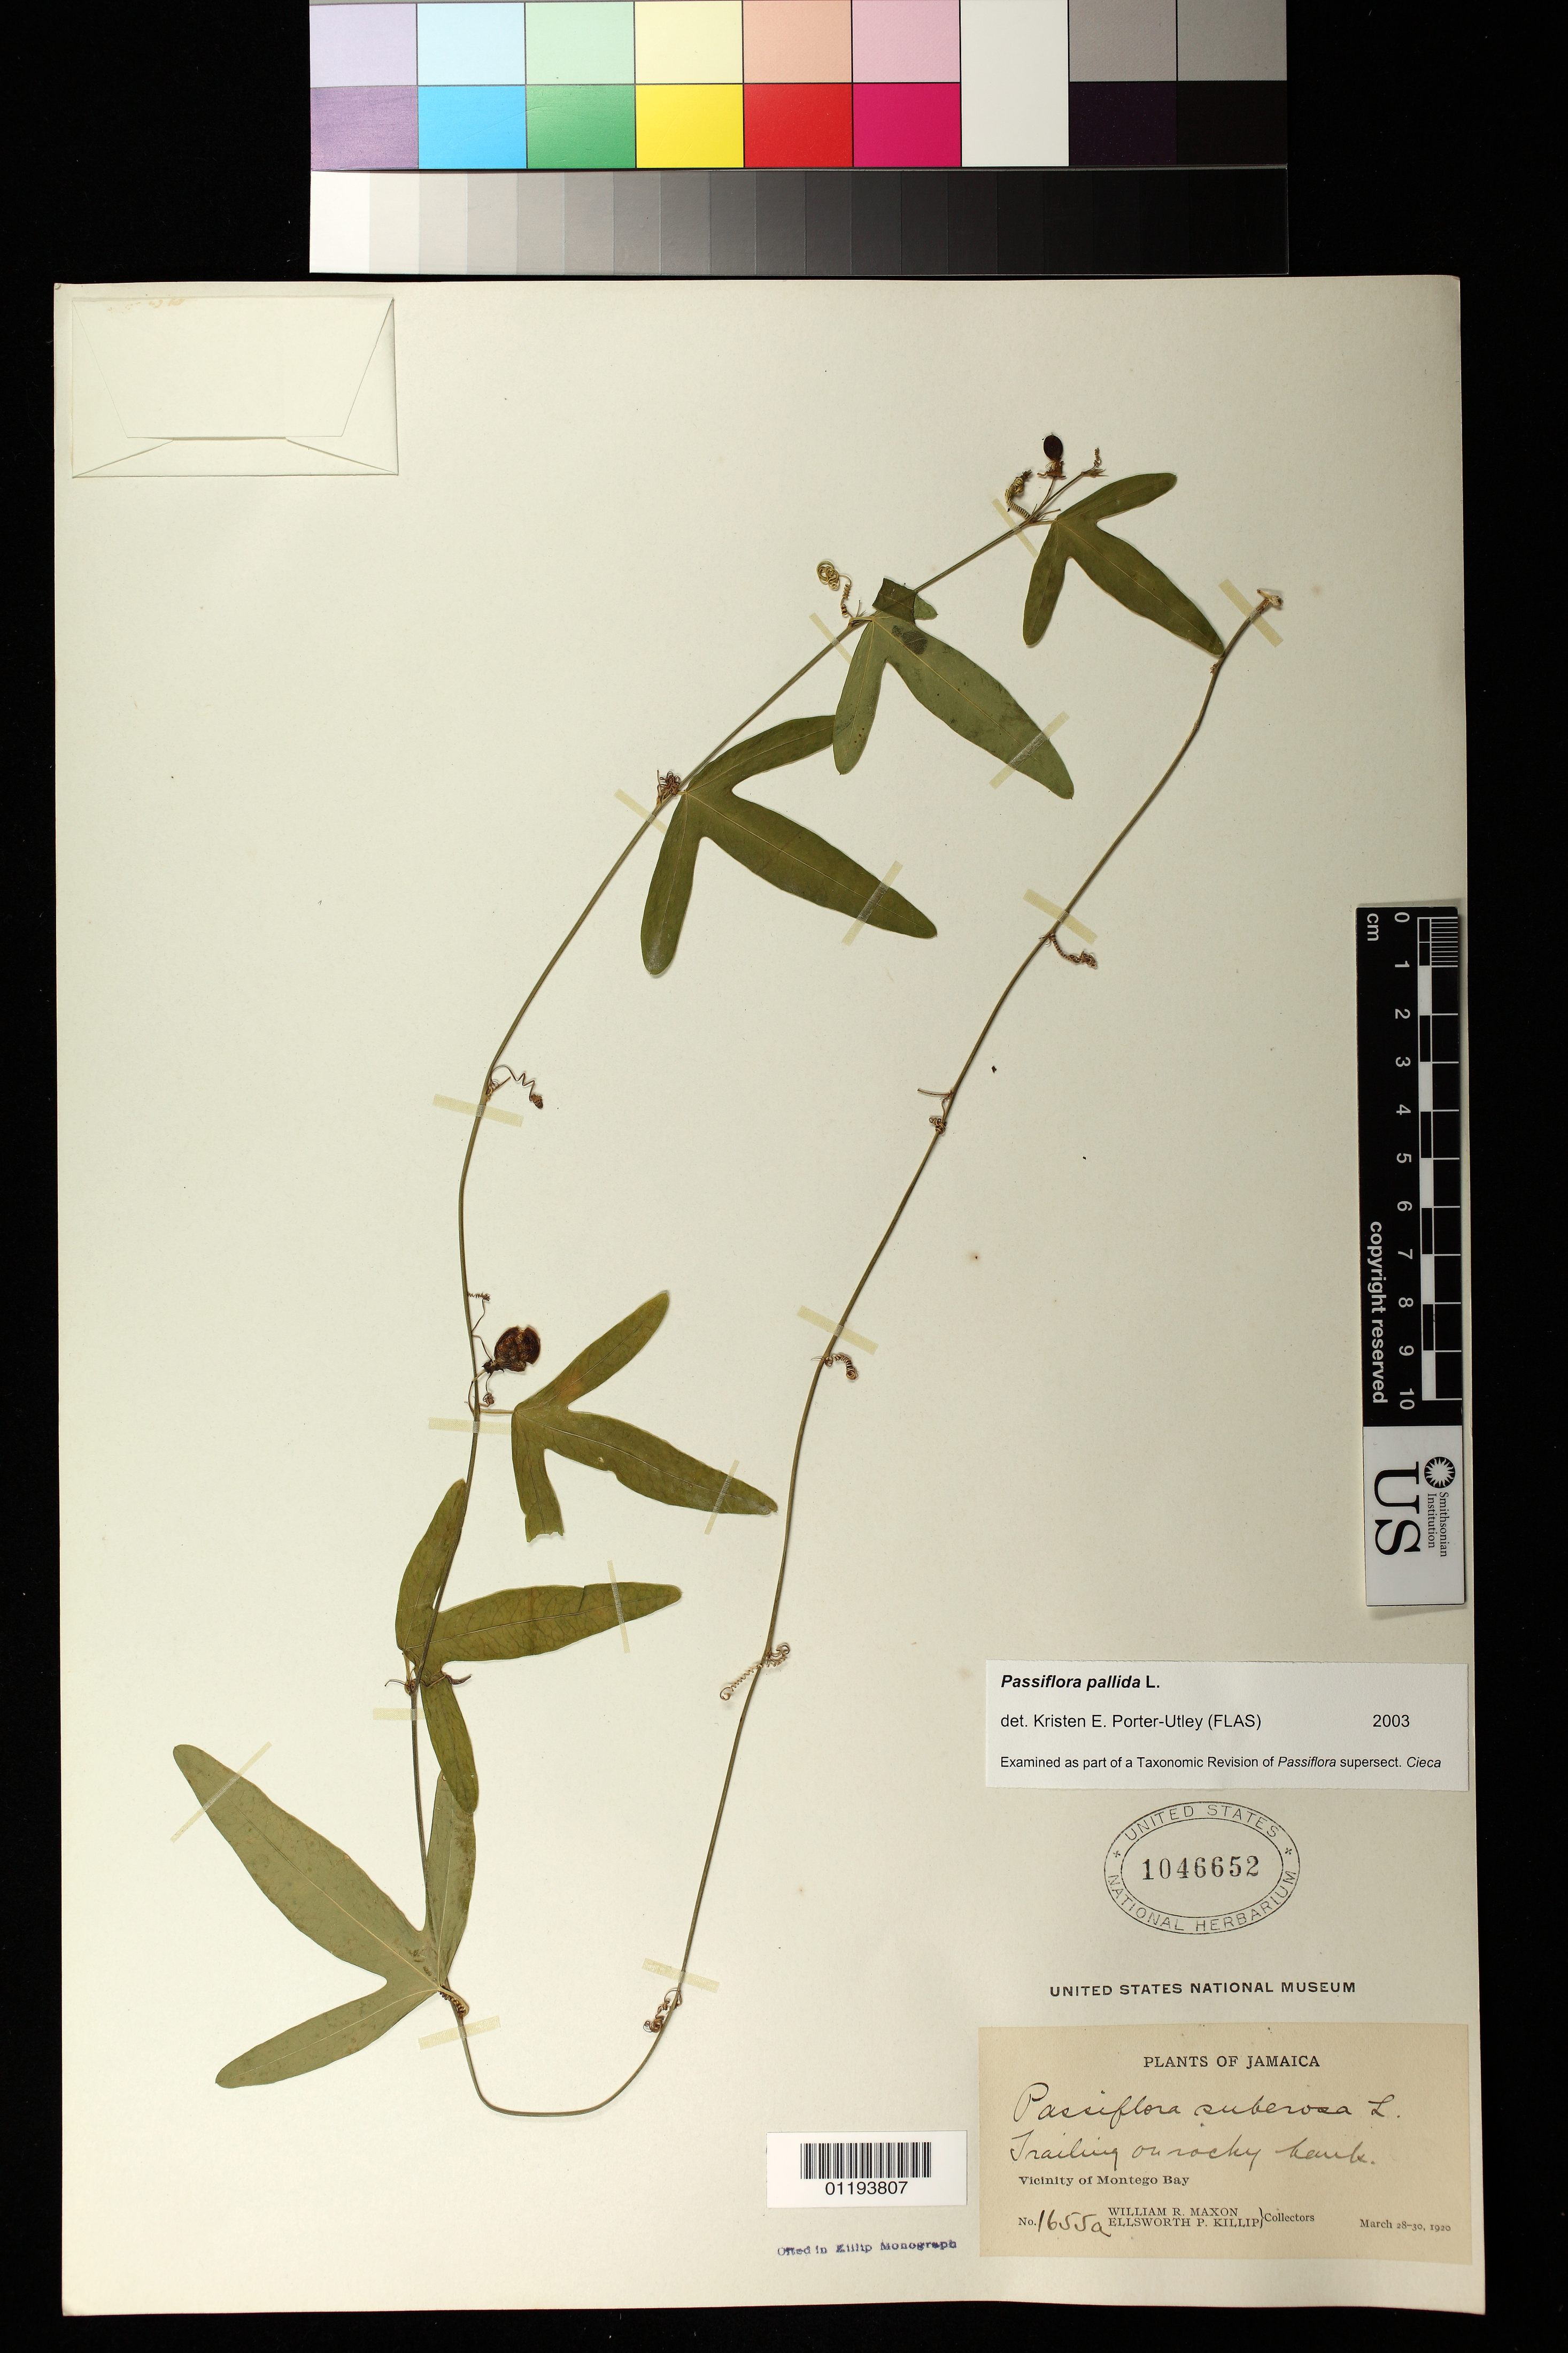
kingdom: Plantae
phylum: Tracheophyta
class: Magnoliopsida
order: Malpighiales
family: Passifloraceae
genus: Passiflora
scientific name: Passiflora pallida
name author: L.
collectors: W. R. Maxon & E. P. Killip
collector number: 1655a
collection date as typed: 1920 Mar 28 1920 Mar 30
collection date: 1920-03-28/1920-03-30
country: Jamaica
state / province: Saint James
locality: Vicinity of Montego Bay.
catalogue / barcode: US 1046652